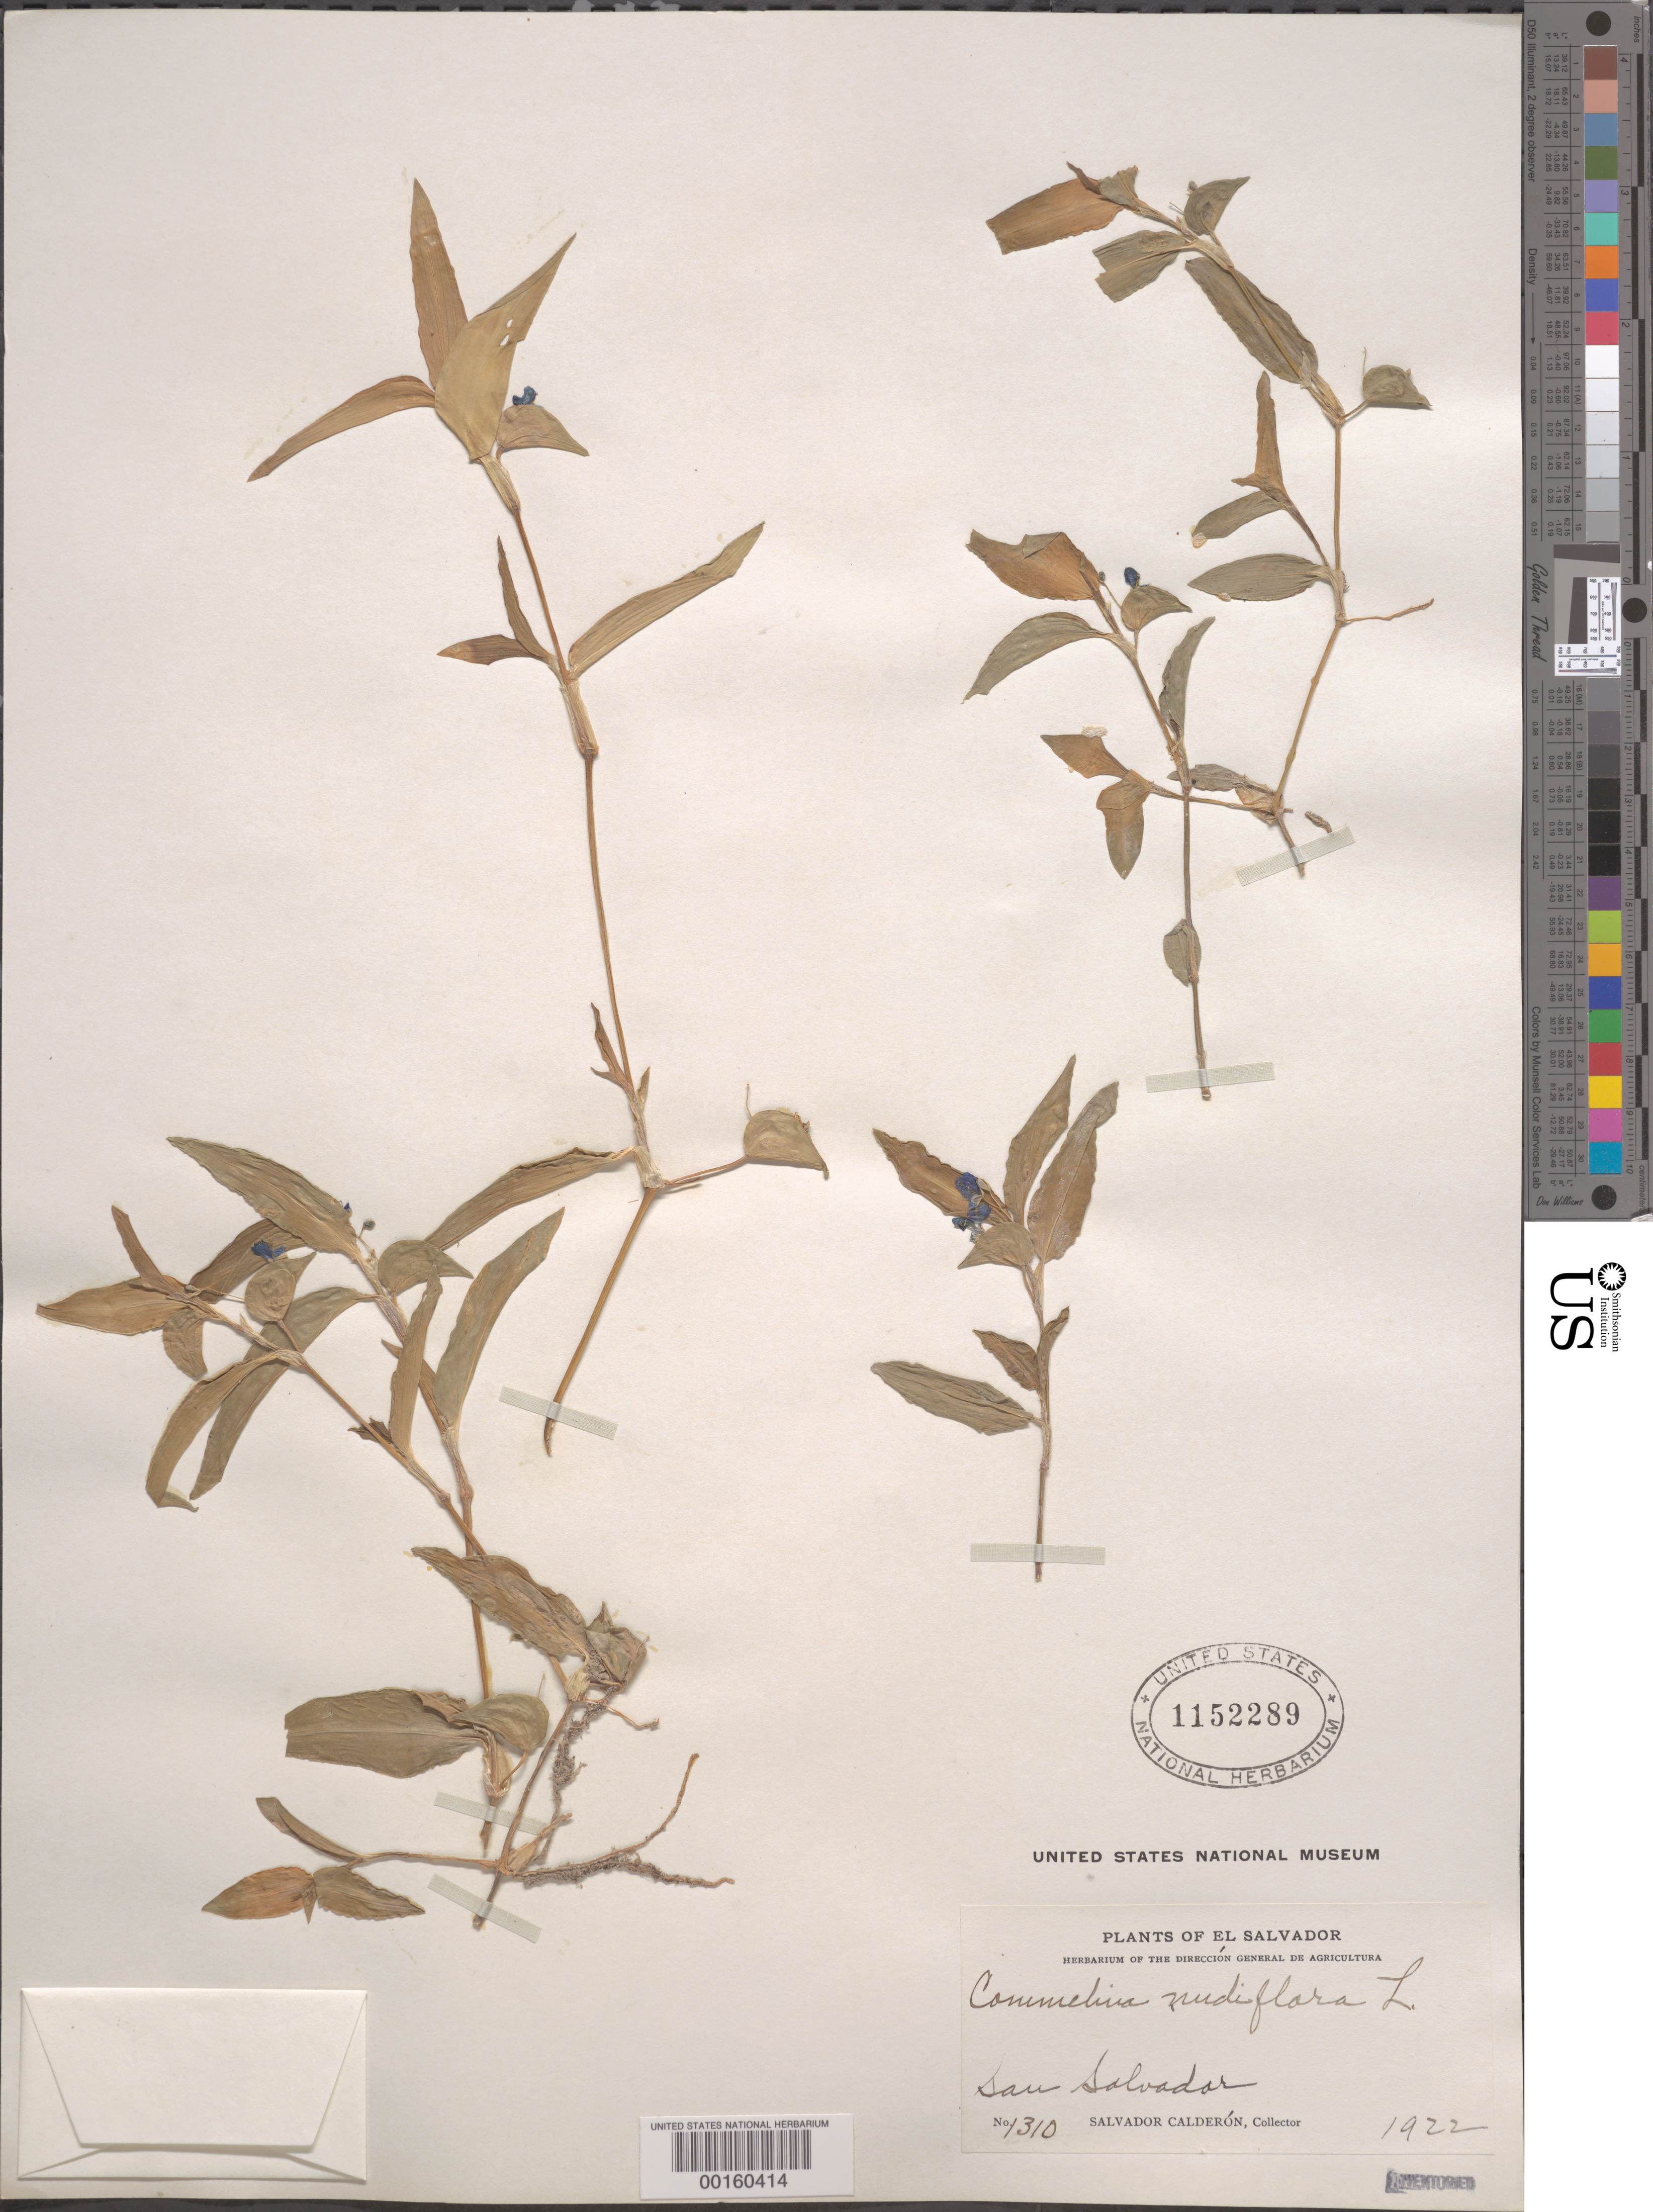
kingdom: Plantae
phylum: Tracheophyta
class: Liliopsida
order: Commelinales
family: Commelinaceae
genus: Commelina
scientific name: Commelina diffusa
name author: Burm. f.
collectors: S. Calderón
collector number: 1310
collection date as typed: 1922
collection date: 1922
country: El Salvador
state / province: San Salvador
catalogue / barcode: US 1152289